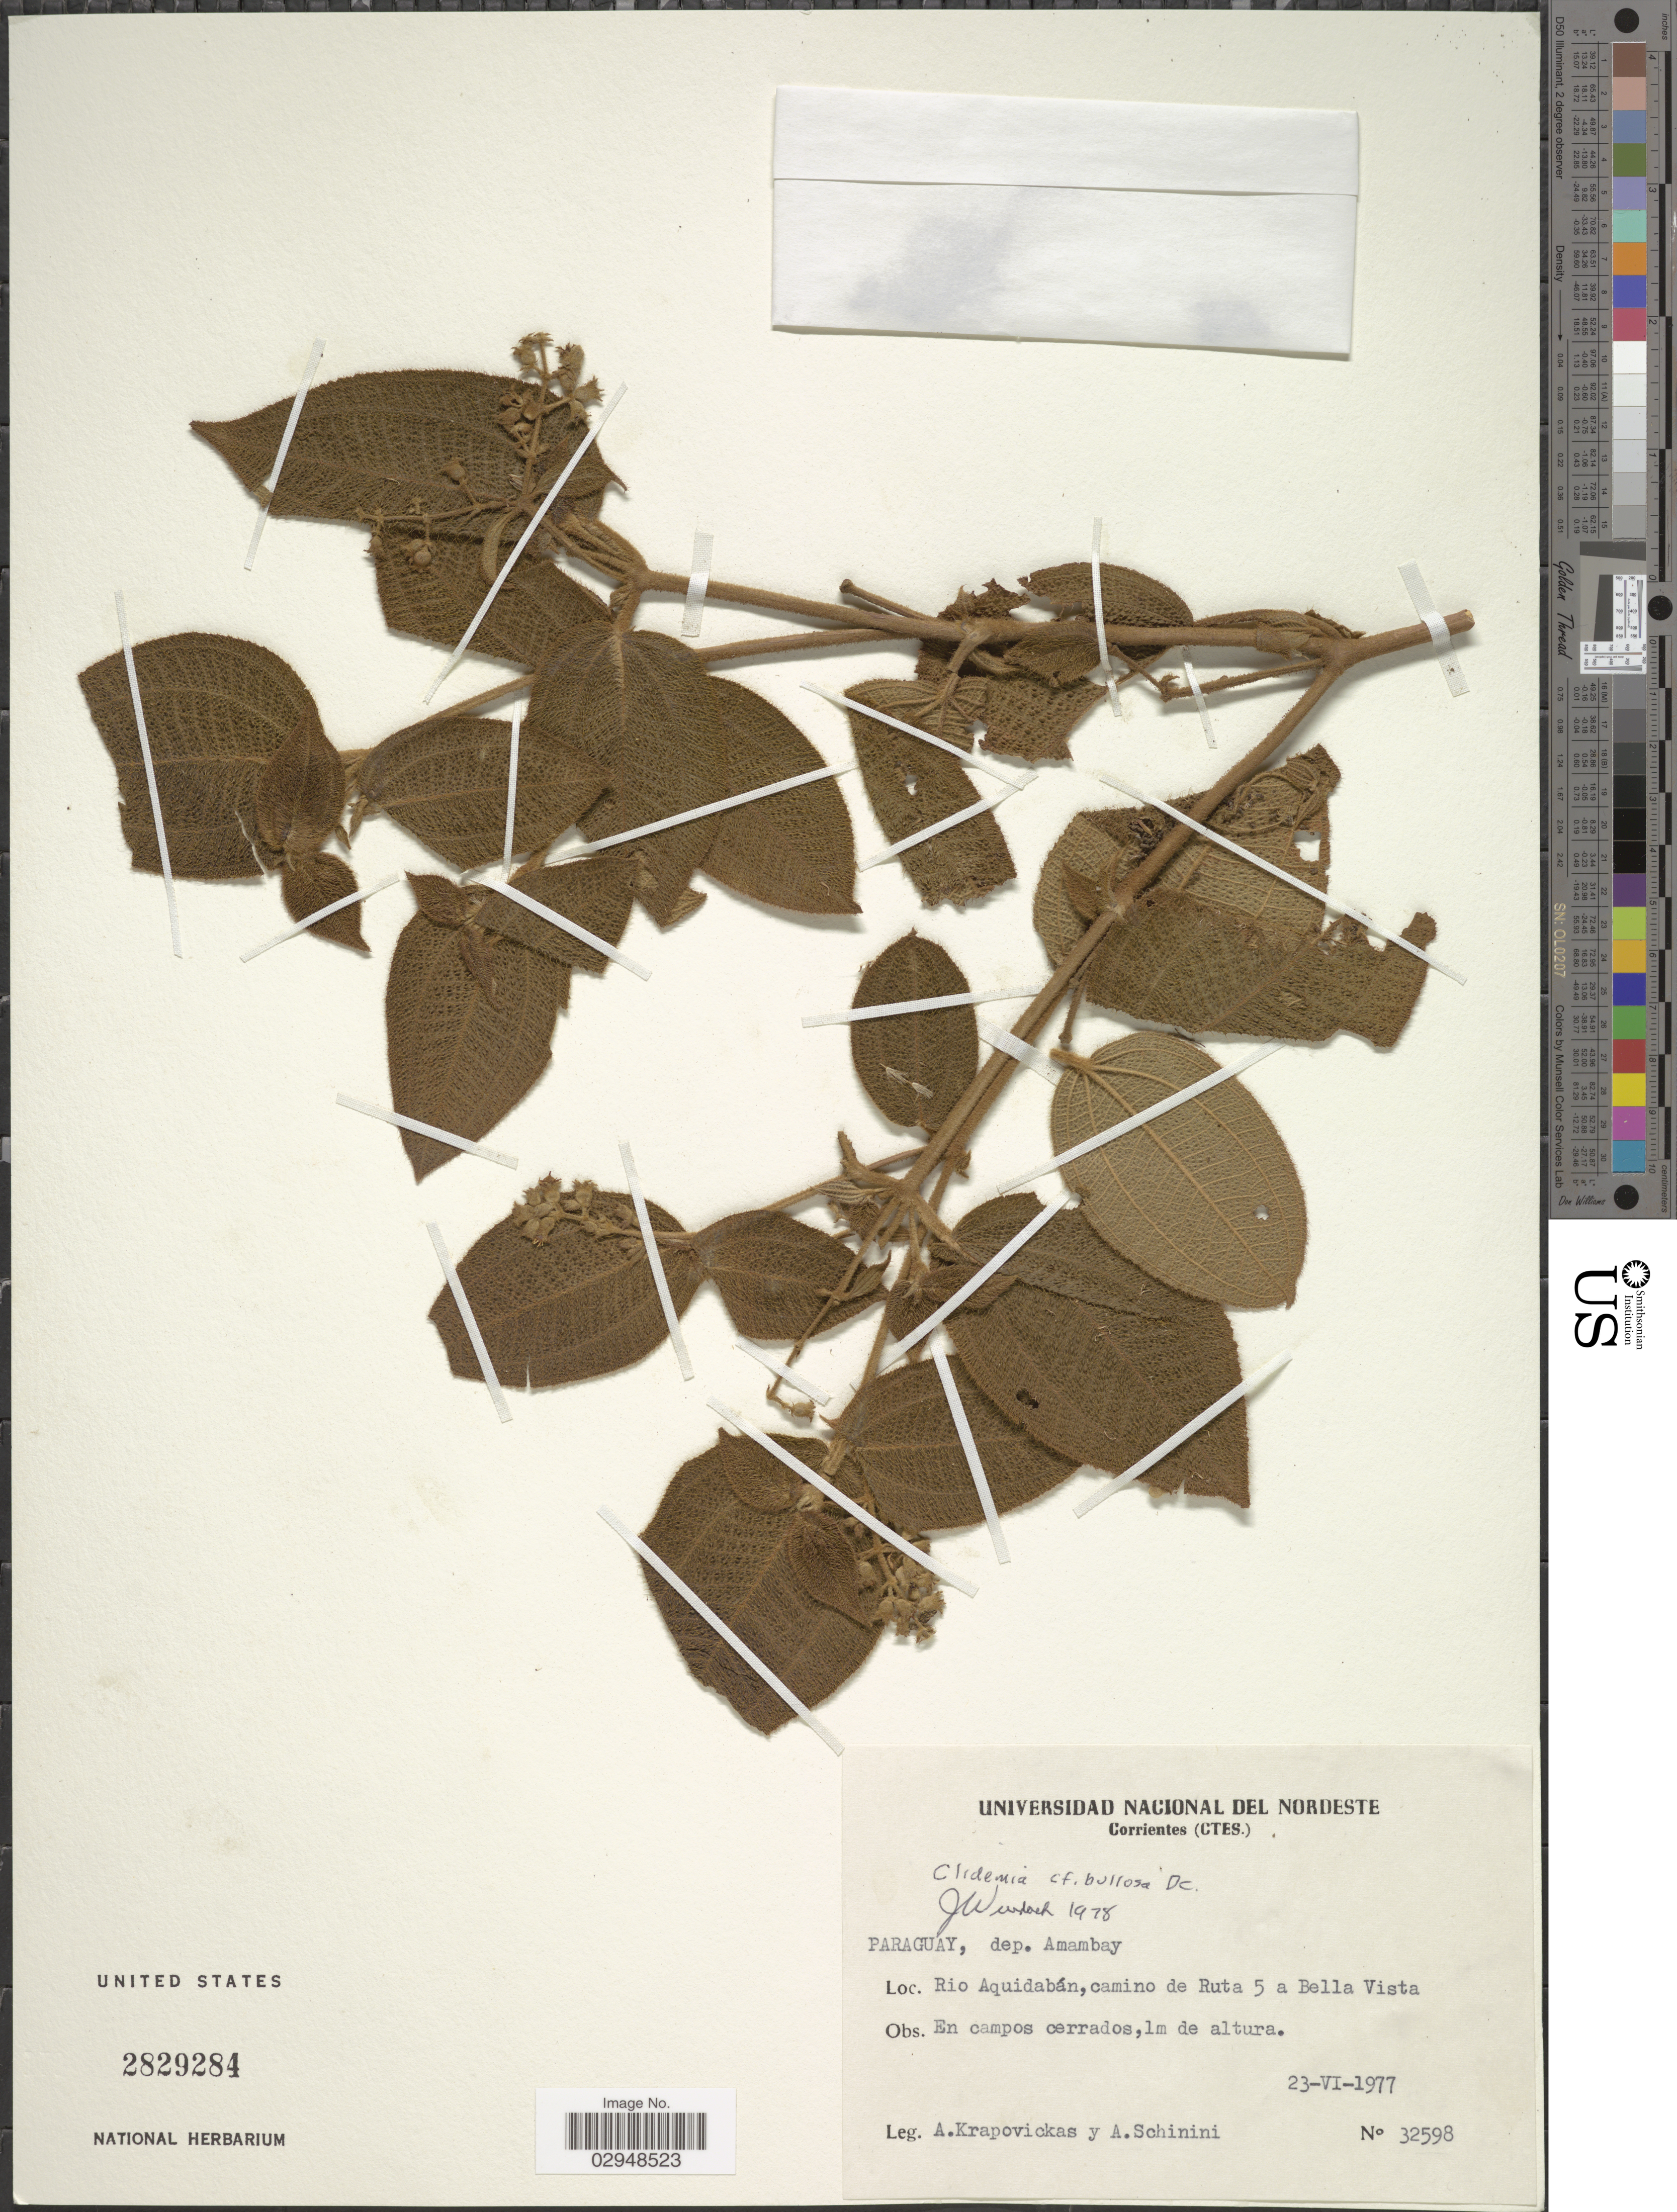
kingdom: Plantae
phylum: Tracheophyta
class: Magnoliopsida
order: Myrtales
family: Melastomataceae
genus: Clidemia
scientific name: Clidemia biserrata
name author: DC.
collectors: A. Krapovickas & A. Schinini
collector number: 32598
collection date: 1977-06-23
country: Paraguay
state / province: Amambay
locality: Dep. Amambay. Rio Aquidabán, camino de Ruta 5 a Bella Vista.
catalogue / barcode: US 2829284